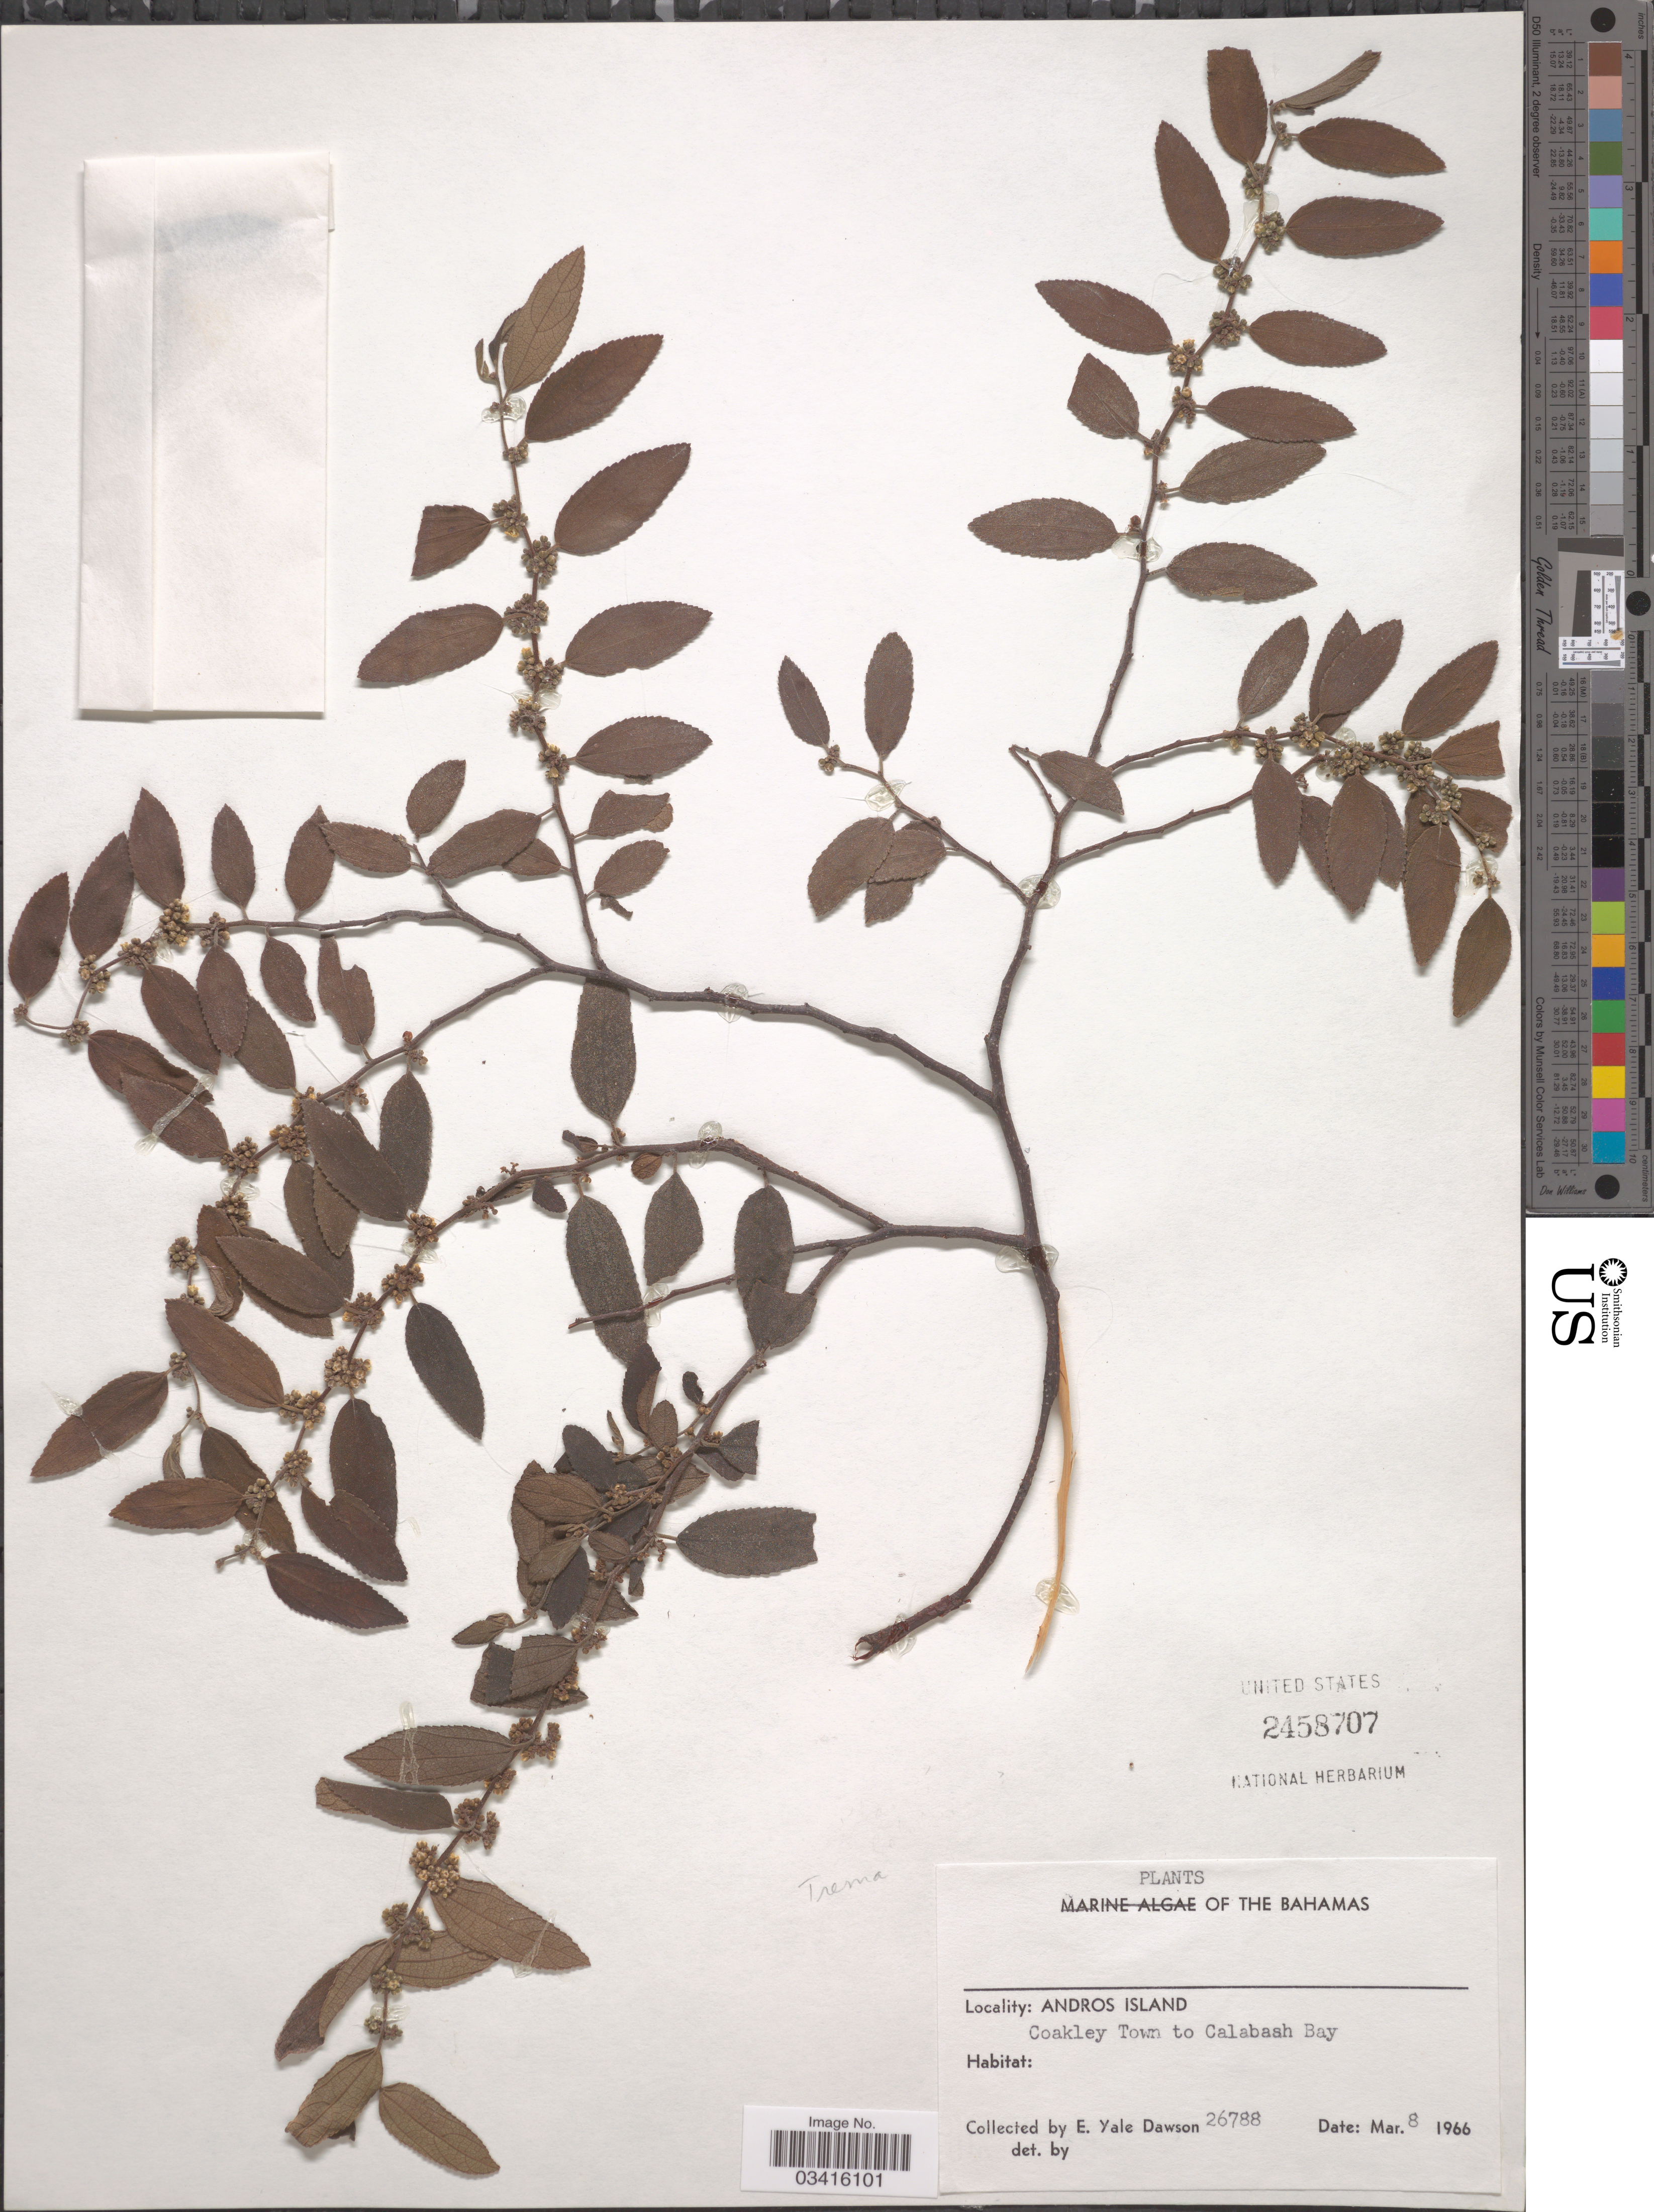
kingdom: Plantae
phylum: Tracheophyta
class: Magnoliopsida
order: Rosales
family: Cannabaceae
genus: Trema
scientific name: Trema lamarckianum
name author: (Schult.) Blume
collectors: N. Yensen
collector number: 26788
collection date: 1966-03-08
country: Bahamas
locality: Andros Island Coakley Town to Calabash Bay.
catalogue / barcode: US 2458707